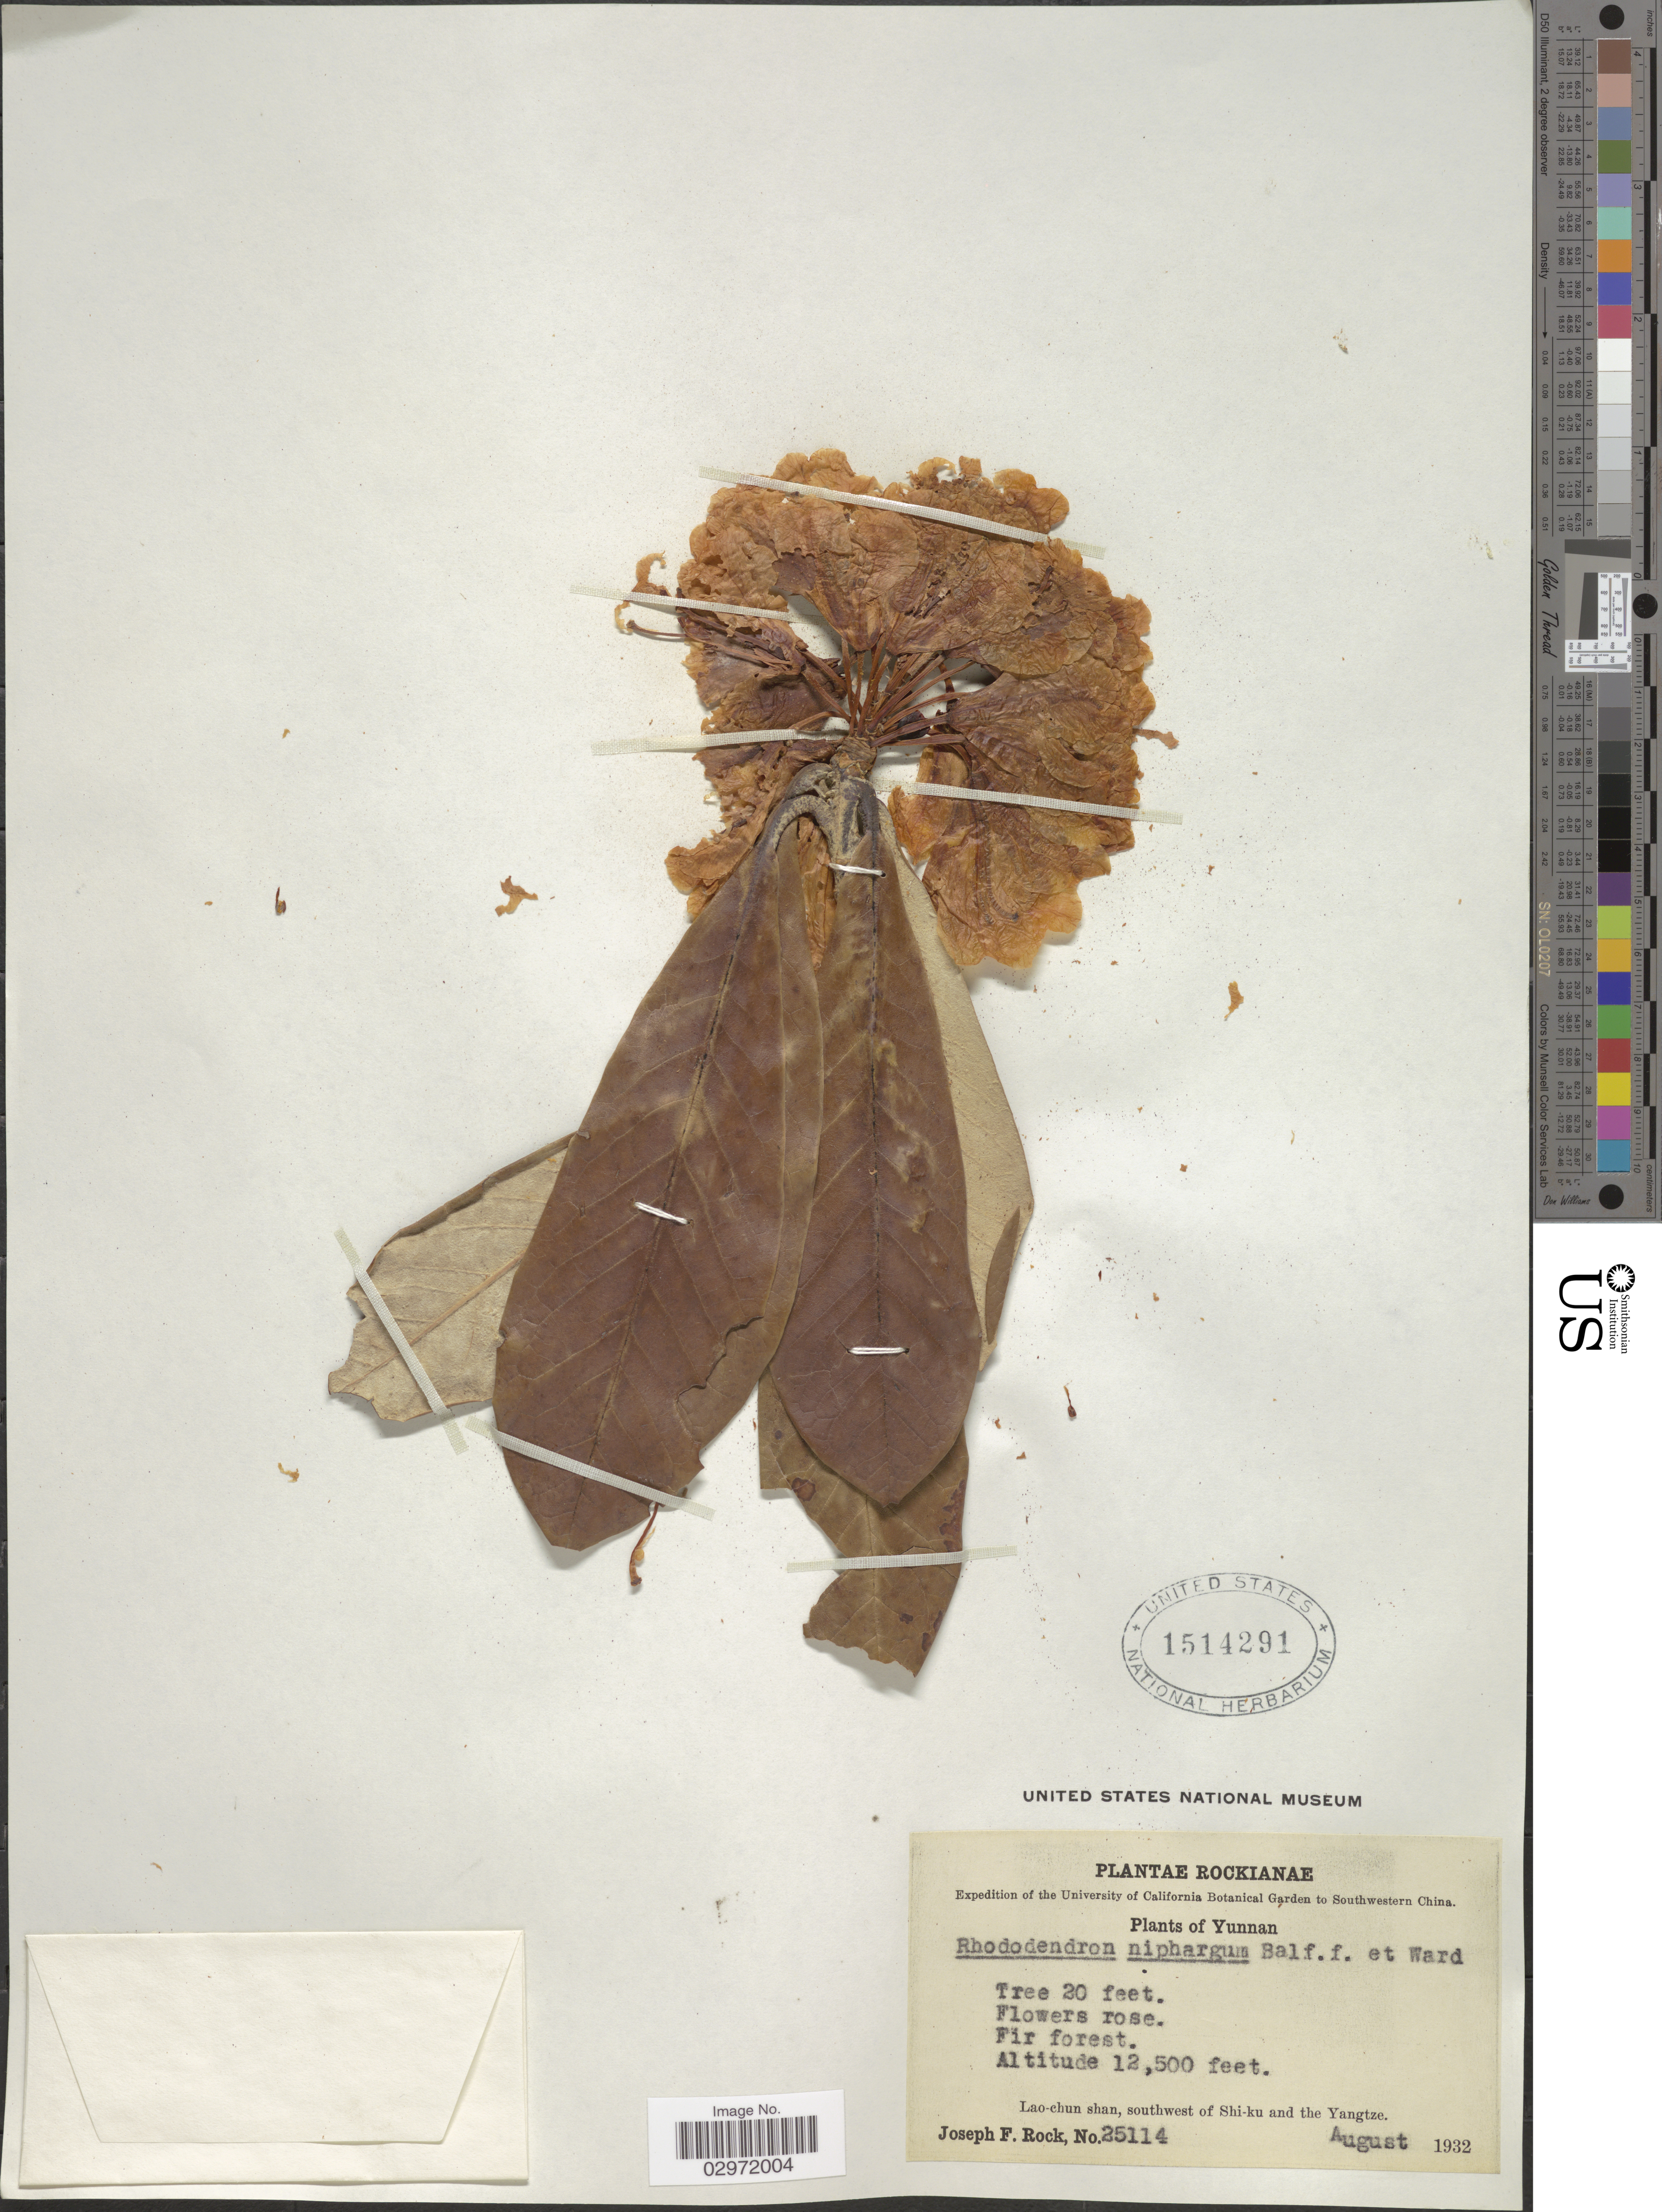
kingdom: Plantae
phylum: Tracheophyta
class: Magnoliopsida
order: Ericales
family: Ericaceae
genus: Rhododendron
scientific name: Rhododendron niphargum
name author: Balf. f. & Kingdon-Ward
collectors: J. F. Rock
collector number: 25114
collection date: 1932-08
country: China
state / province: Yunnan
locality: Southwestern China, Lao-chun shan, southwest of Shi-ku and the Yangtze.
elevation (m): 3810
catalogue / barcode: US 1514291